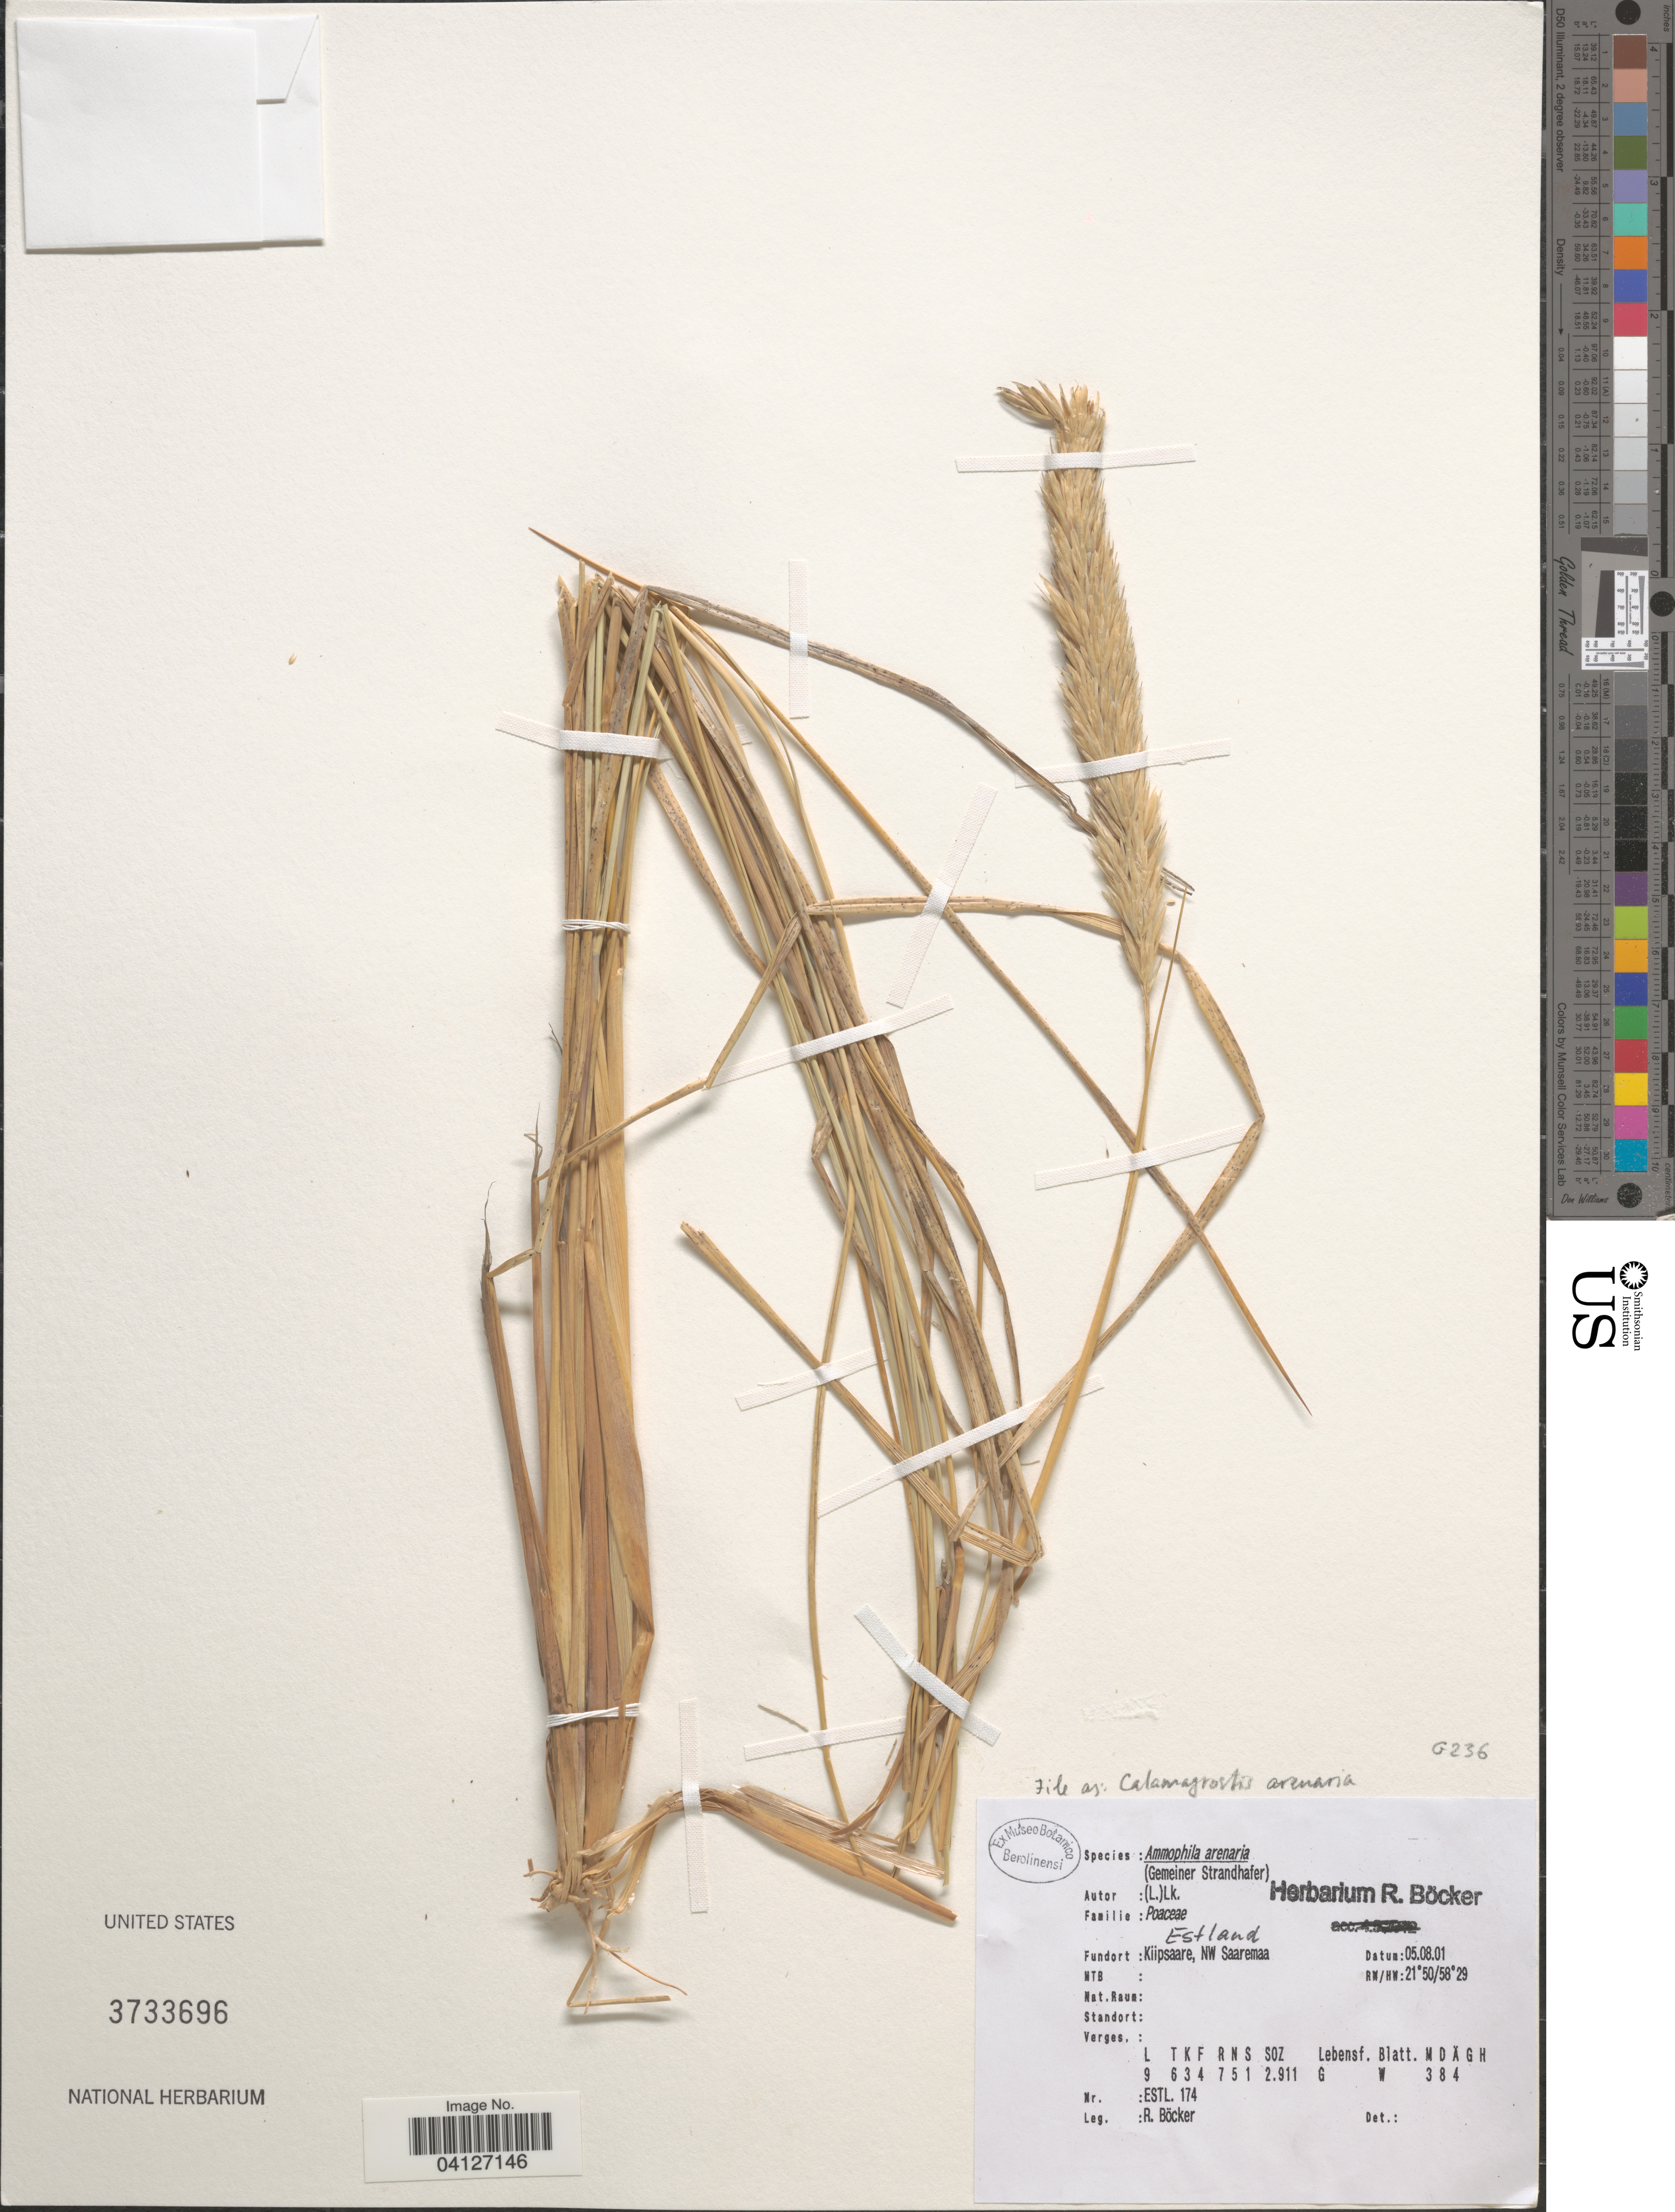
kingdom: Plantae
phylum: Tracheophyta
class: Liliopsida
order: Poales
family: Poaceae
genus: Ammophila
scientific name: Ammophila arenaria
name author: (L.) Link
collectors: R. Böcker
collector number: ESTL174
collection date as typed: Transcribed d/m/y: 5/8/1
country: Estonia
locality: Estland. Kiipsaare, NW Saaremaa.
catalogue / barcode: US 3733696